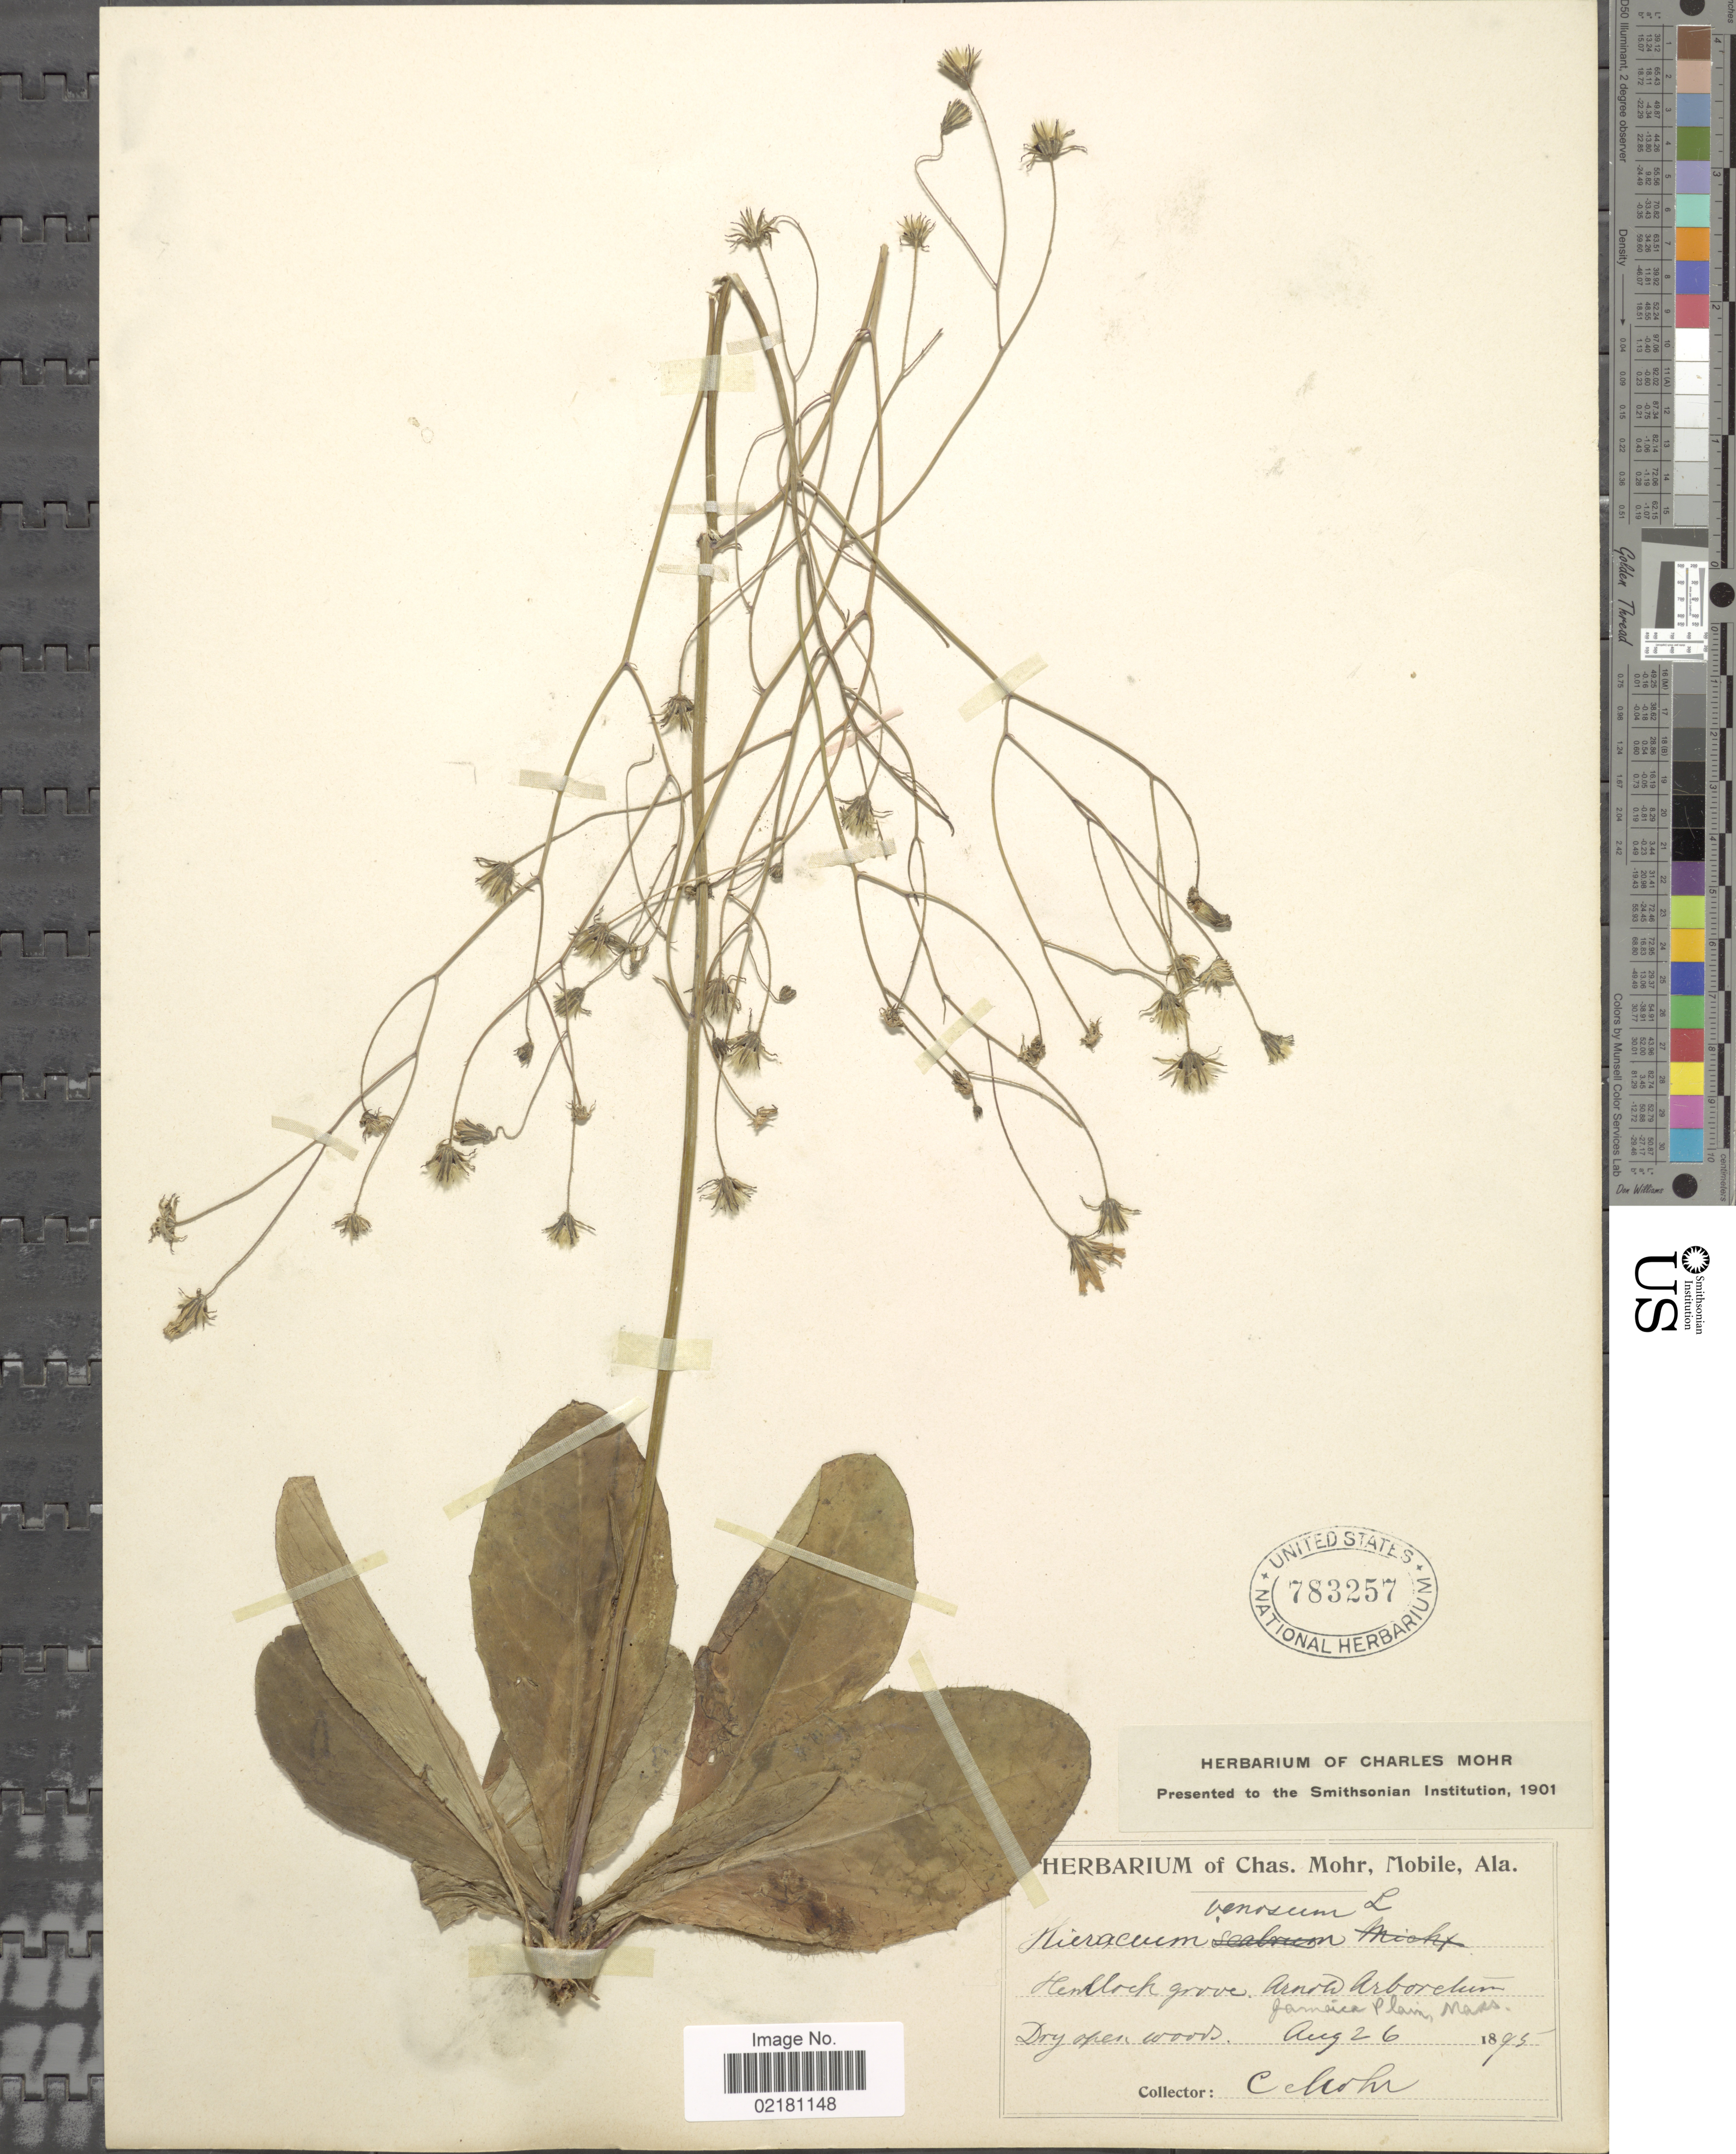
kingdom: Plantae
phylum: Tracheophyta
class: Magnoliopsida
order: Asterales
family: Asteraceae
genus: Hieracium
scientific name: Hieracium venosum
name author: L.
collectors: C. T. Mohr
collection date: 1895-08-26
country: United States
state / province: Massachusetts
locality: Hemllock grove, Arnold Arboretum, Jamaica Plain, Mass.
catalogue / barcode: US 783257